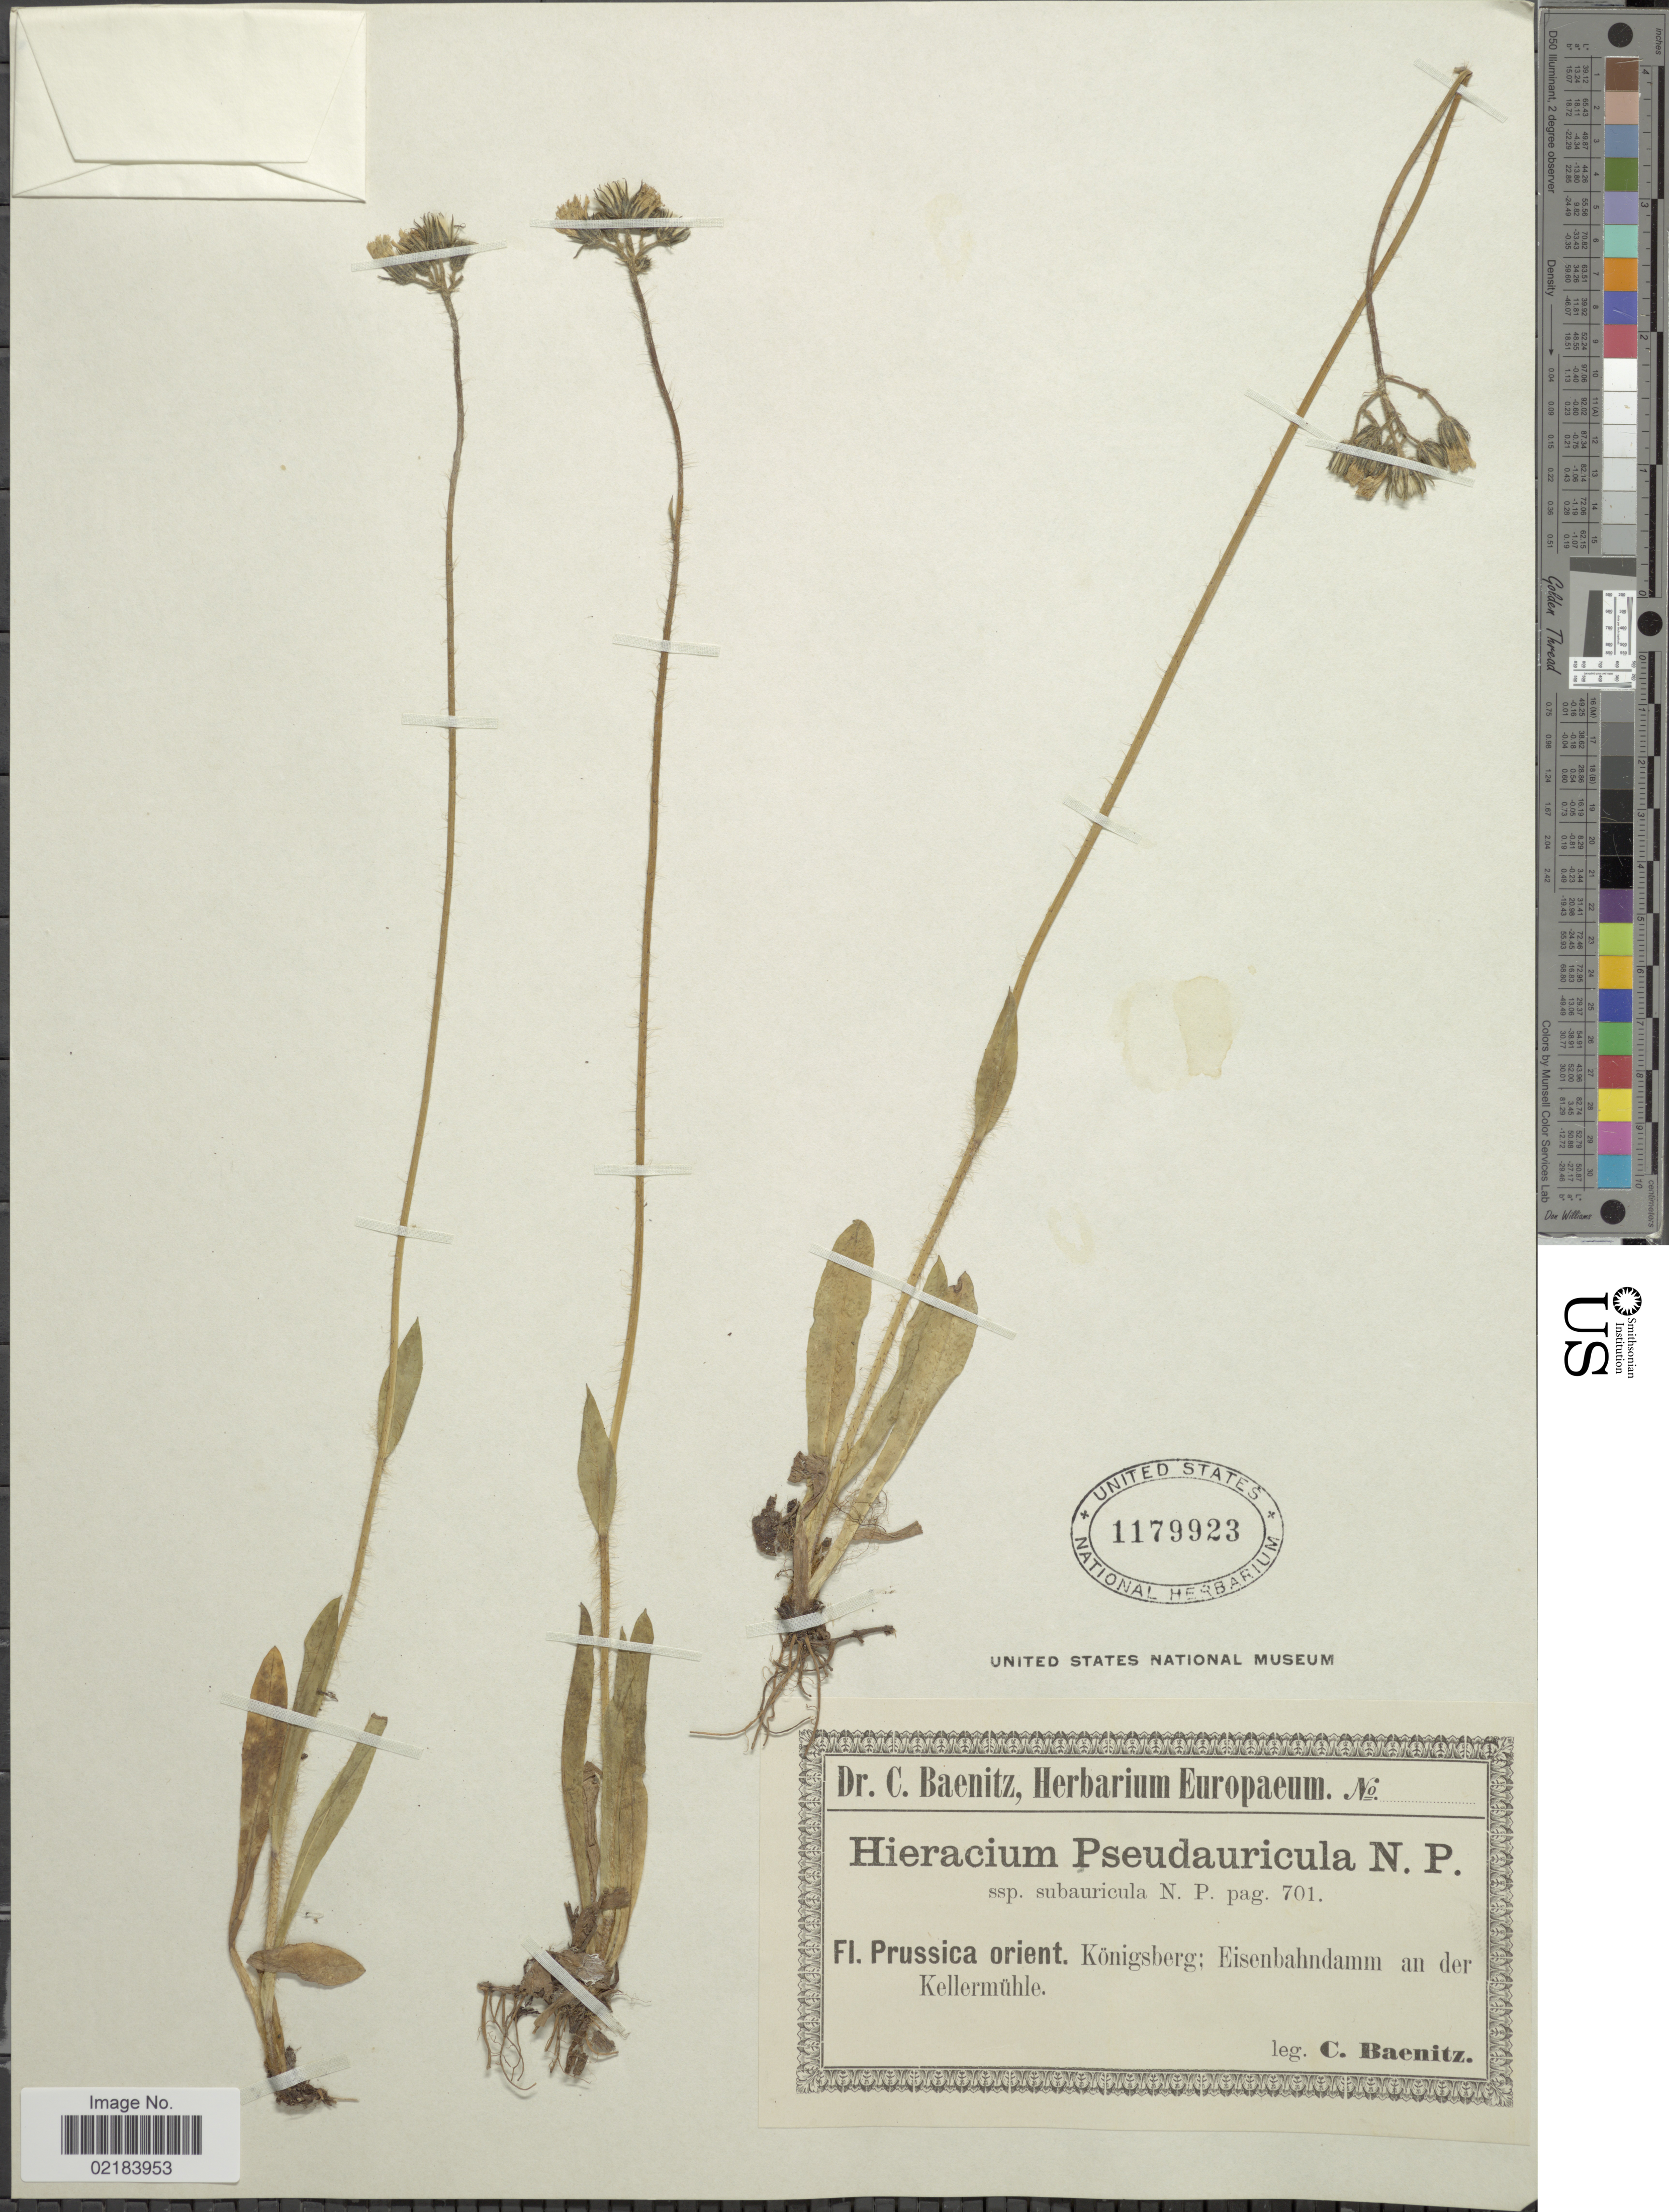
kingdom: Plantae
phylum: Tracheophyta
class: Magnoliopsida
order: Asterales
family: Asteraceae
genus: Pilosella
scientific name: Pilosella cochlearis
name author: Norrl.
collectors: C. G. Baenitz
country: Germany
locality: Prussica orient. Koningsberg; Eisenbahndamm an der Kellermuhle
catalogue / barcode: US 1179923